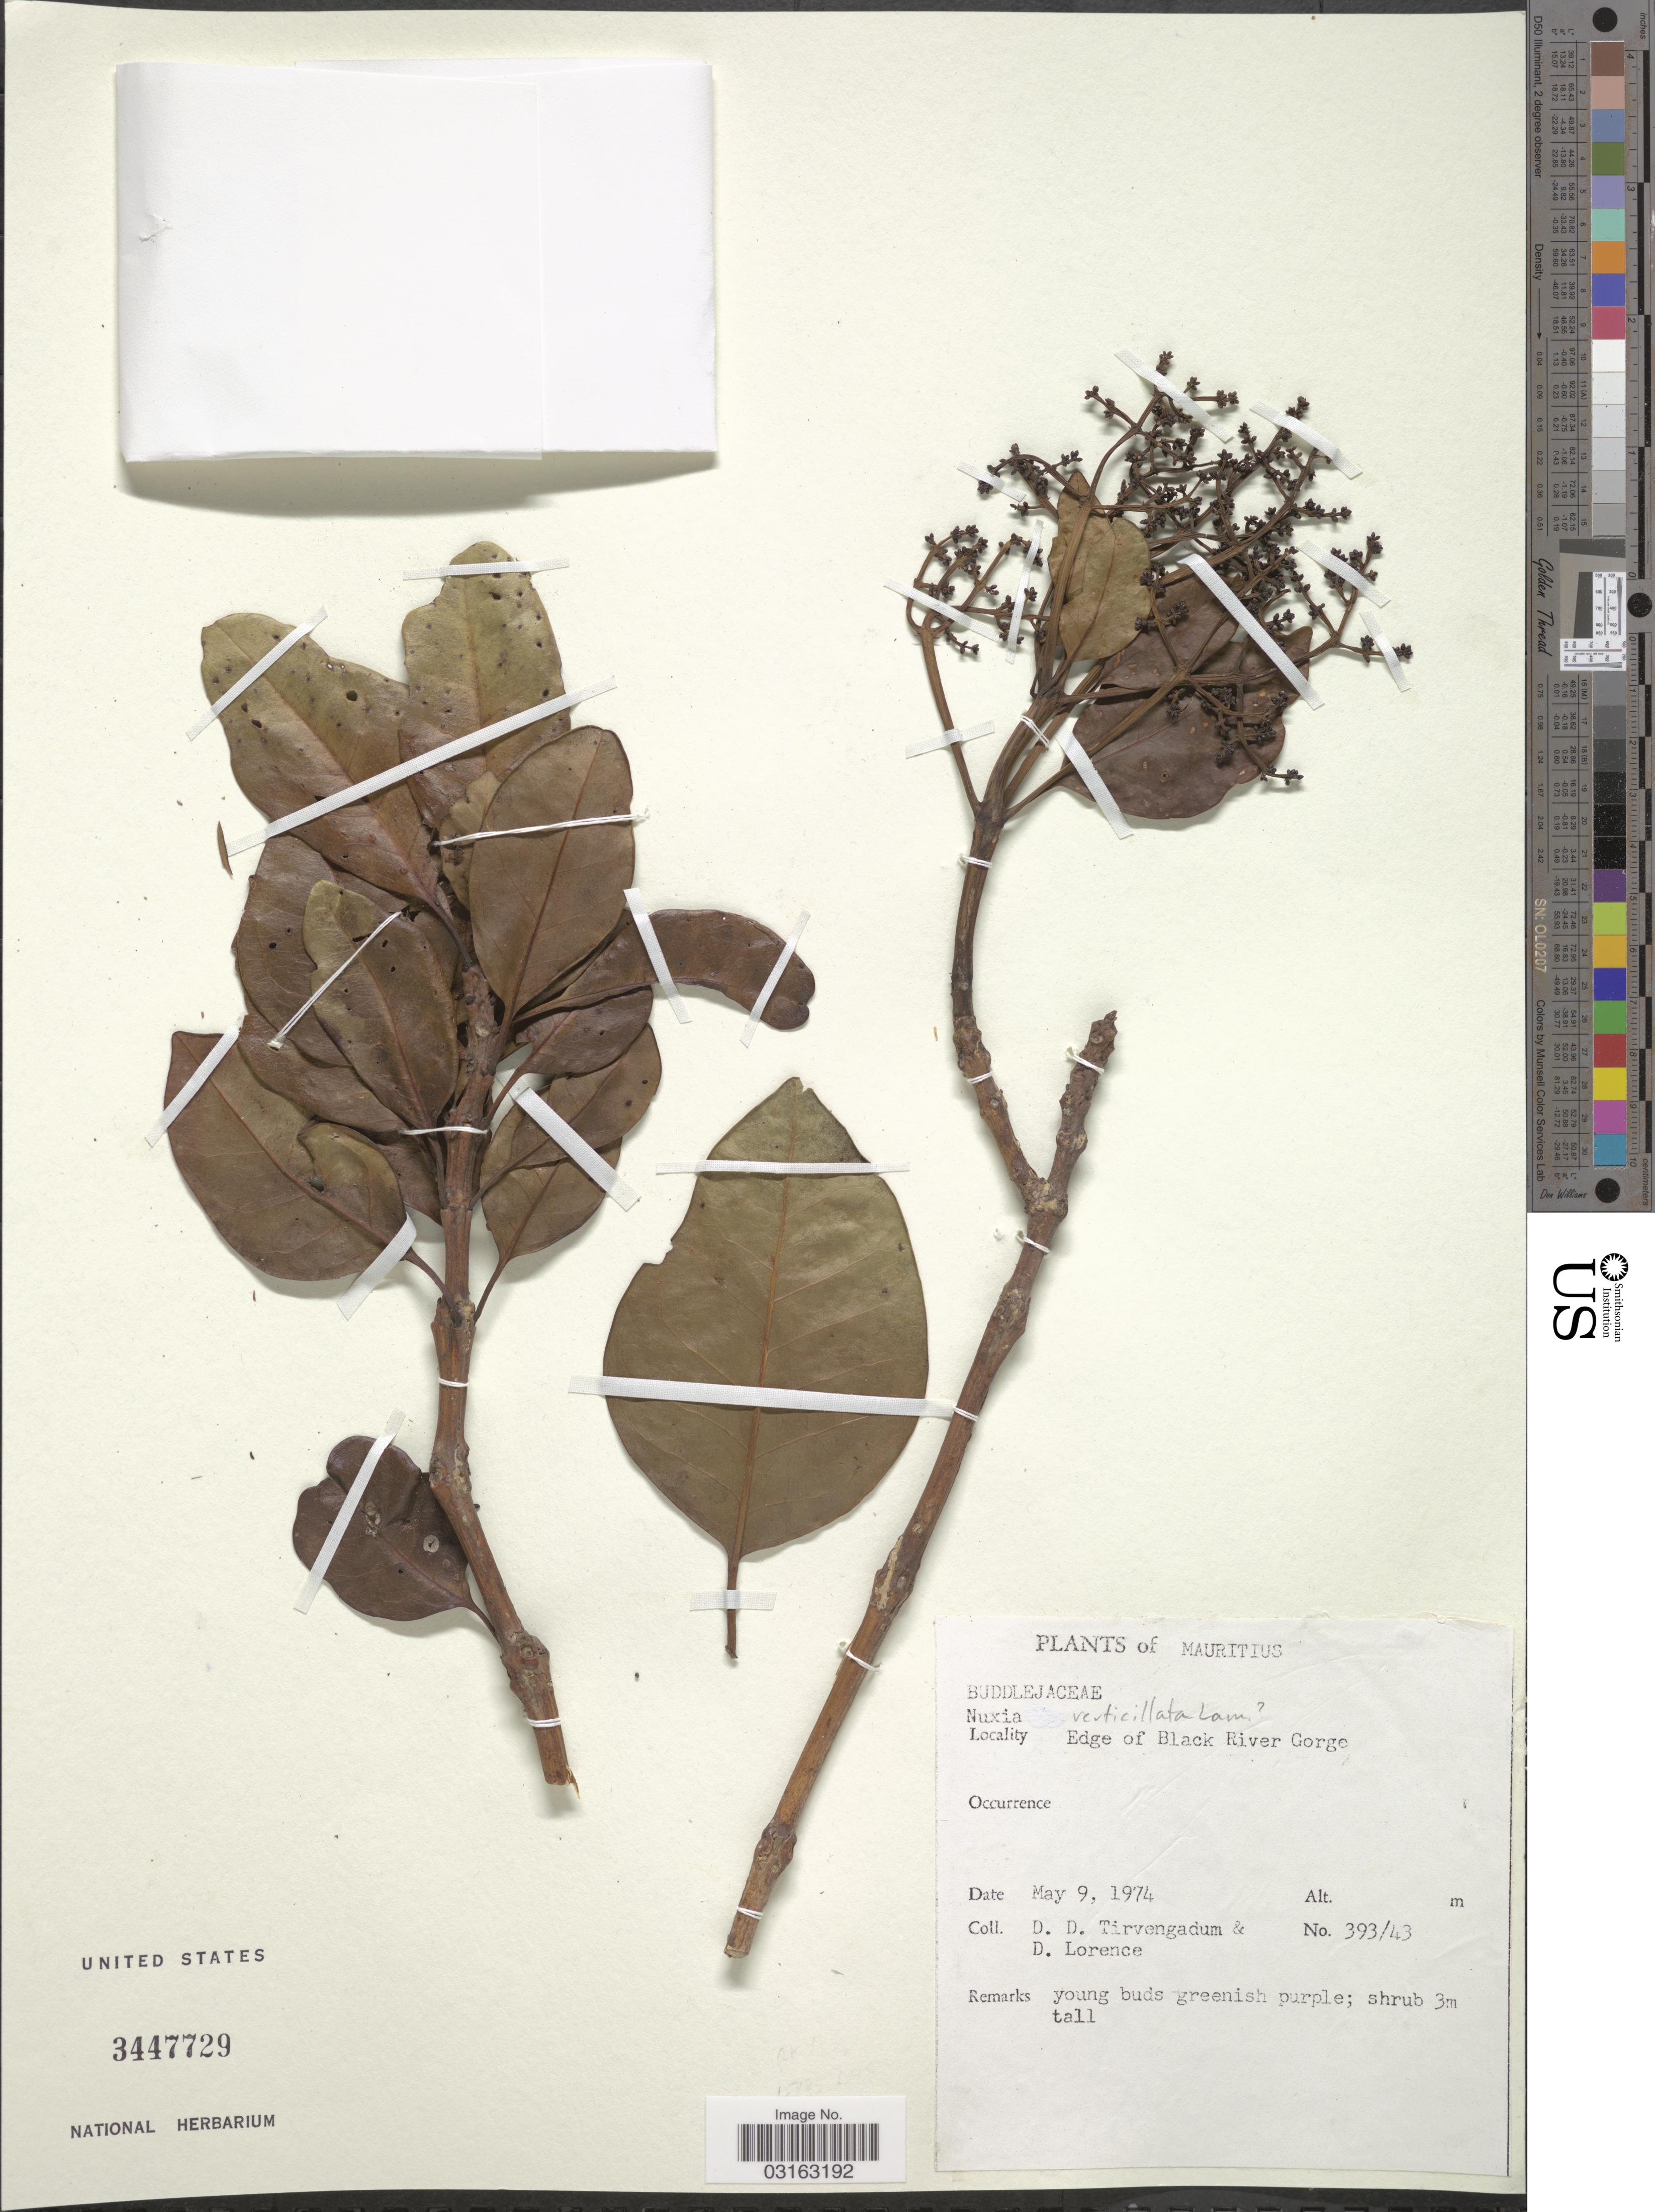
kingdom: Plantae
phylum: Tracheophyta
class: Magnoliopsida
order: Lamiales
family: Stilbaceae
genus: Nuxia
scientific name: Nuxia verticillata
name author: Lam.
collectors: D. Tirvengadum & D. Lorence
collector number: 393/43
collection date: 1974-05-09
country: Mauritius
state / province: Black River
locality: Edge of Black River Gorge.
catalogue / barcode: US 3447729